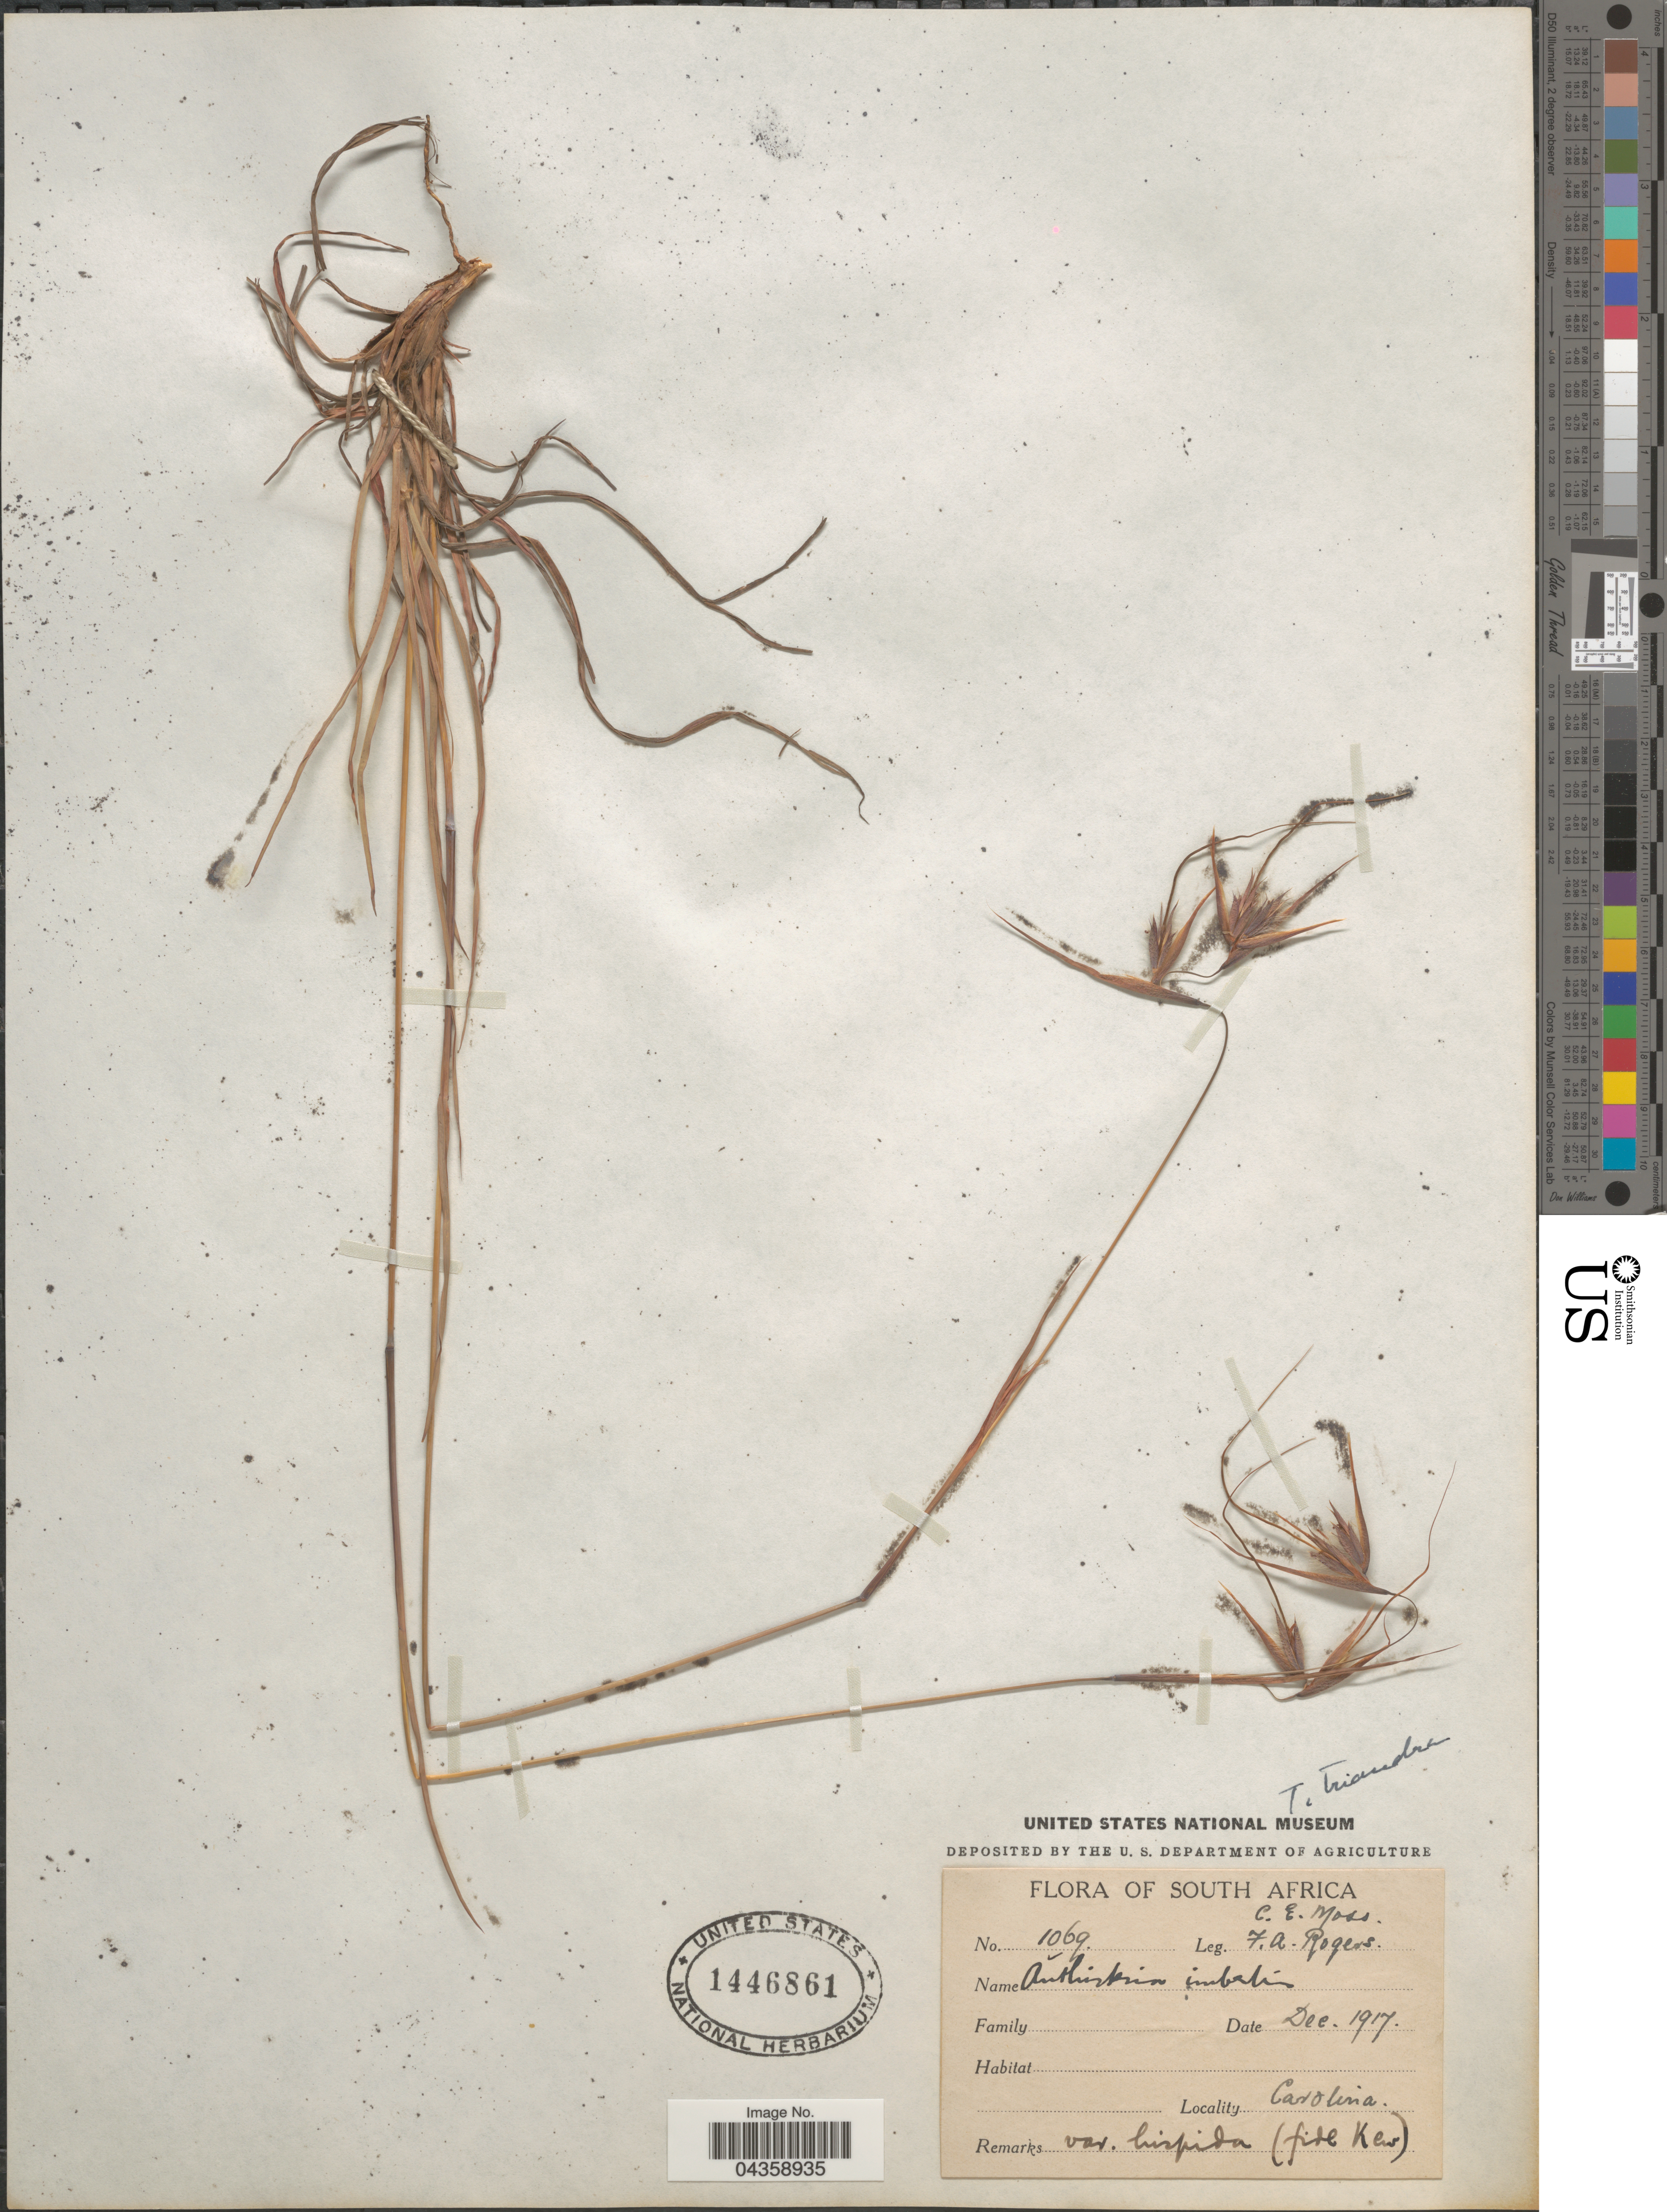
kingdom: Plantae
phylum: Tracheophyta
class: Liliopsida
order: Poales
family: Poaceae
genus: Themeda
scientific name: Themeda triandra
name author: Forssk.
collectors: C. E. Moss & F. A. Rogers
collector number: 1069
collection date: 1917-12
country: South Africa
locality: Carolina.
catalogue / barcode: US 1446861